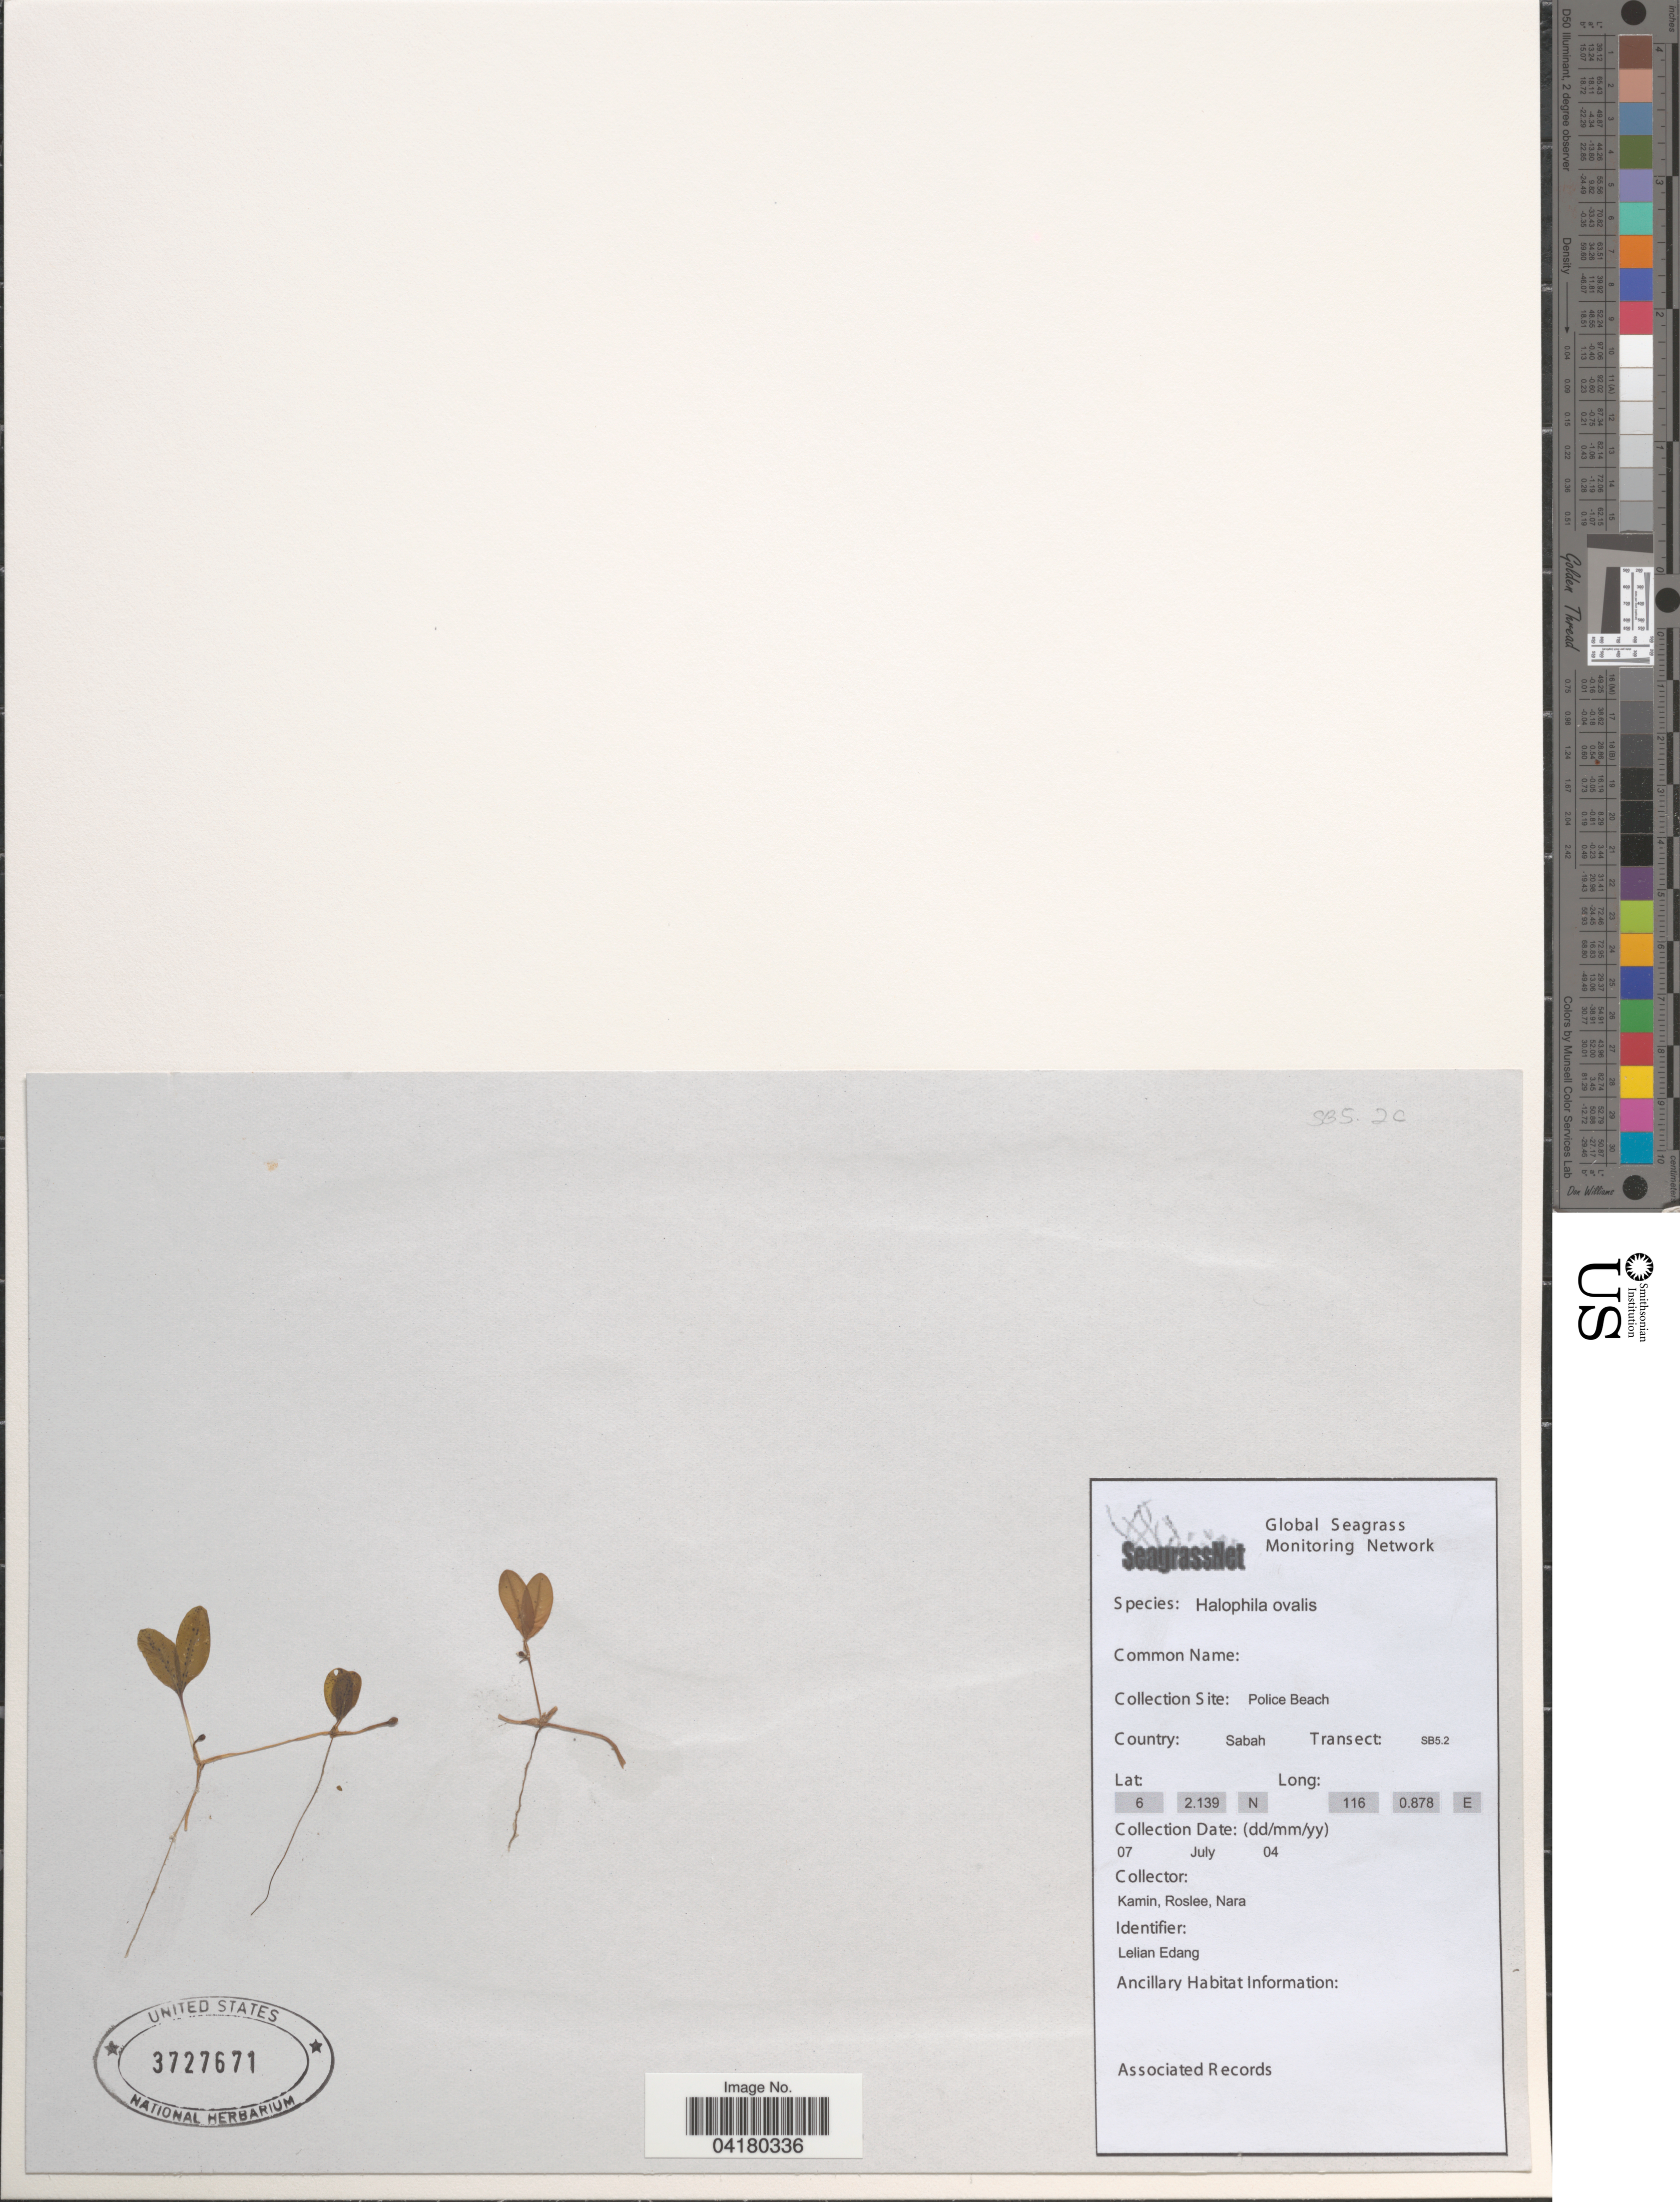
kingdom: Plantae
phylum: Tracheophyta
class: Liliopsida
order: Alismatales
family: Hydrocharitaceae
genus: Halophila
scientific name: Halophila ovalis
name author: (R. Br.) Hook. f.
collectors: Kamin, Roslee & Nara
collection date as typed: Transcribed d/m/y: 7/7/4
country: Malaysia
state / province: Sabah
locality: Police Beach. Transect: SB5.2.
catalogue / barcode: US 3727671